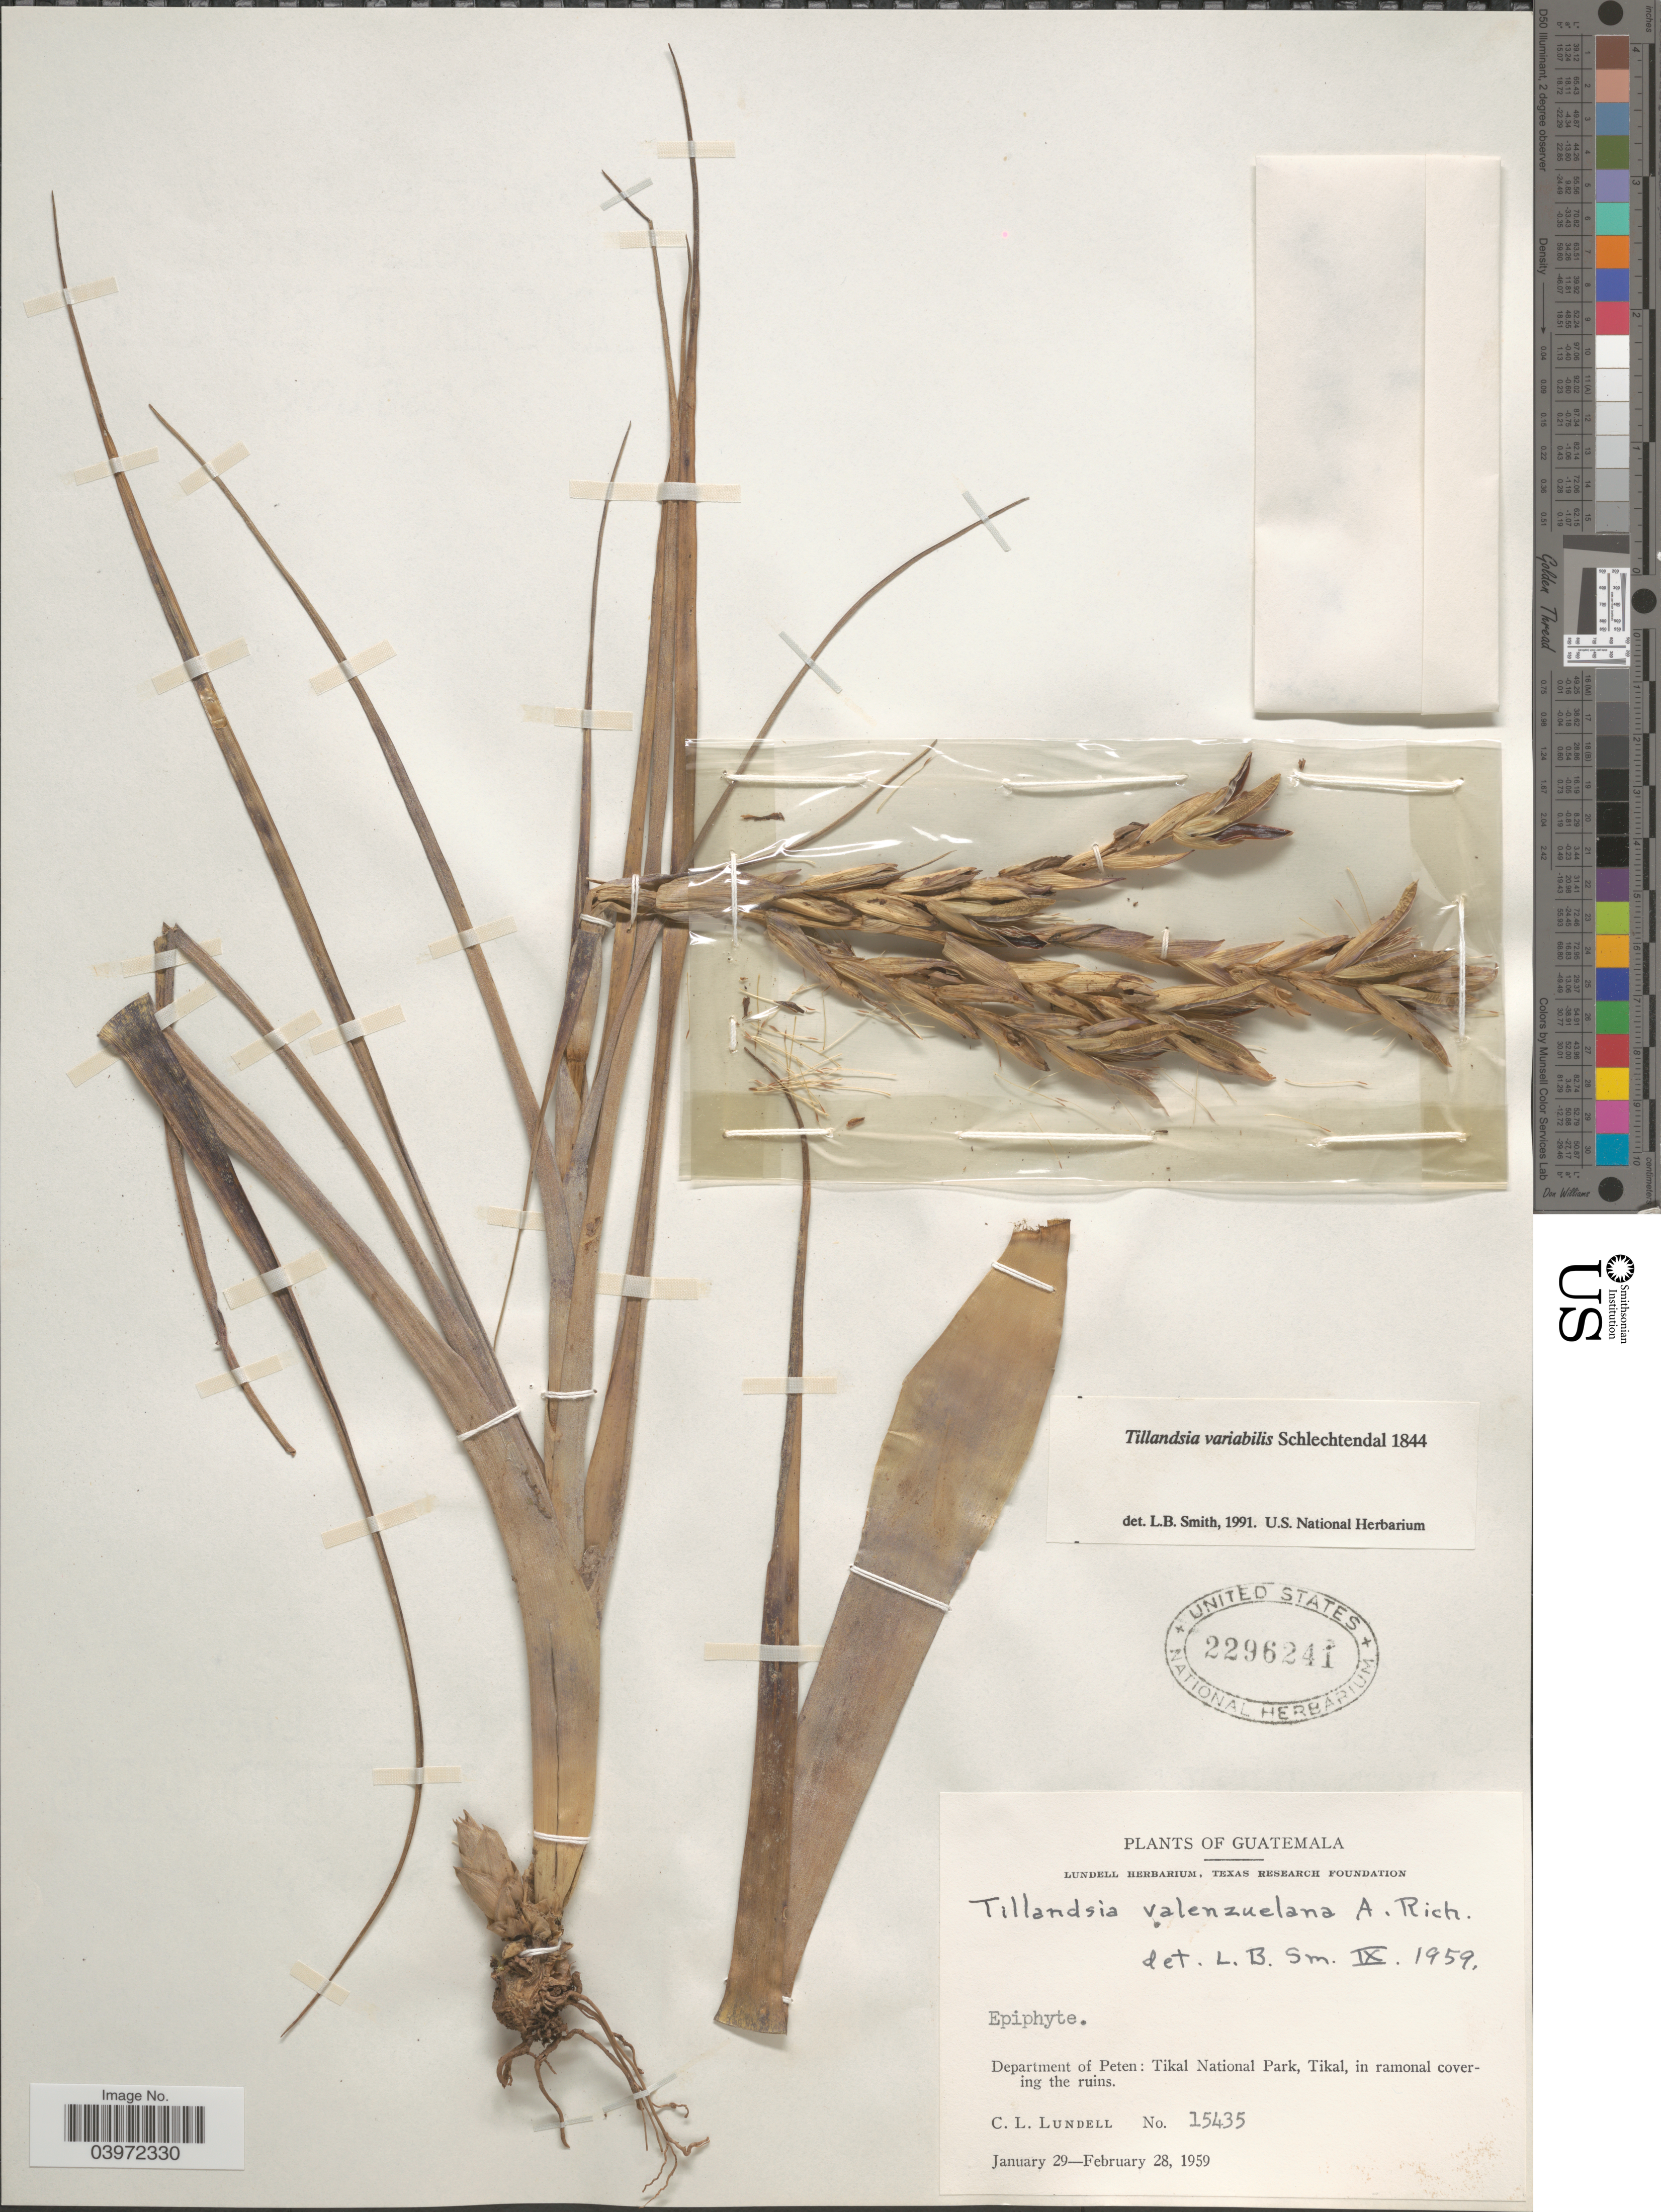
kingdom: Plantae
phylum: Tracheophyta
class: Liliopsida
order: Poales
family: Bromeliaceae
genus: Tillandsia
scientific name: Tillandsia variabilis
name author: Schltdl.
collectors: C. L. Lundell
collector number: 15435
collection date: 1959-01-29/1959-02-28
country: Guatemala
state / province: El Peten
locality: Department of Peten: Tikal National Park, Tikal, in ramonal covering the ruins.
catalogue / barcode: US 2296241